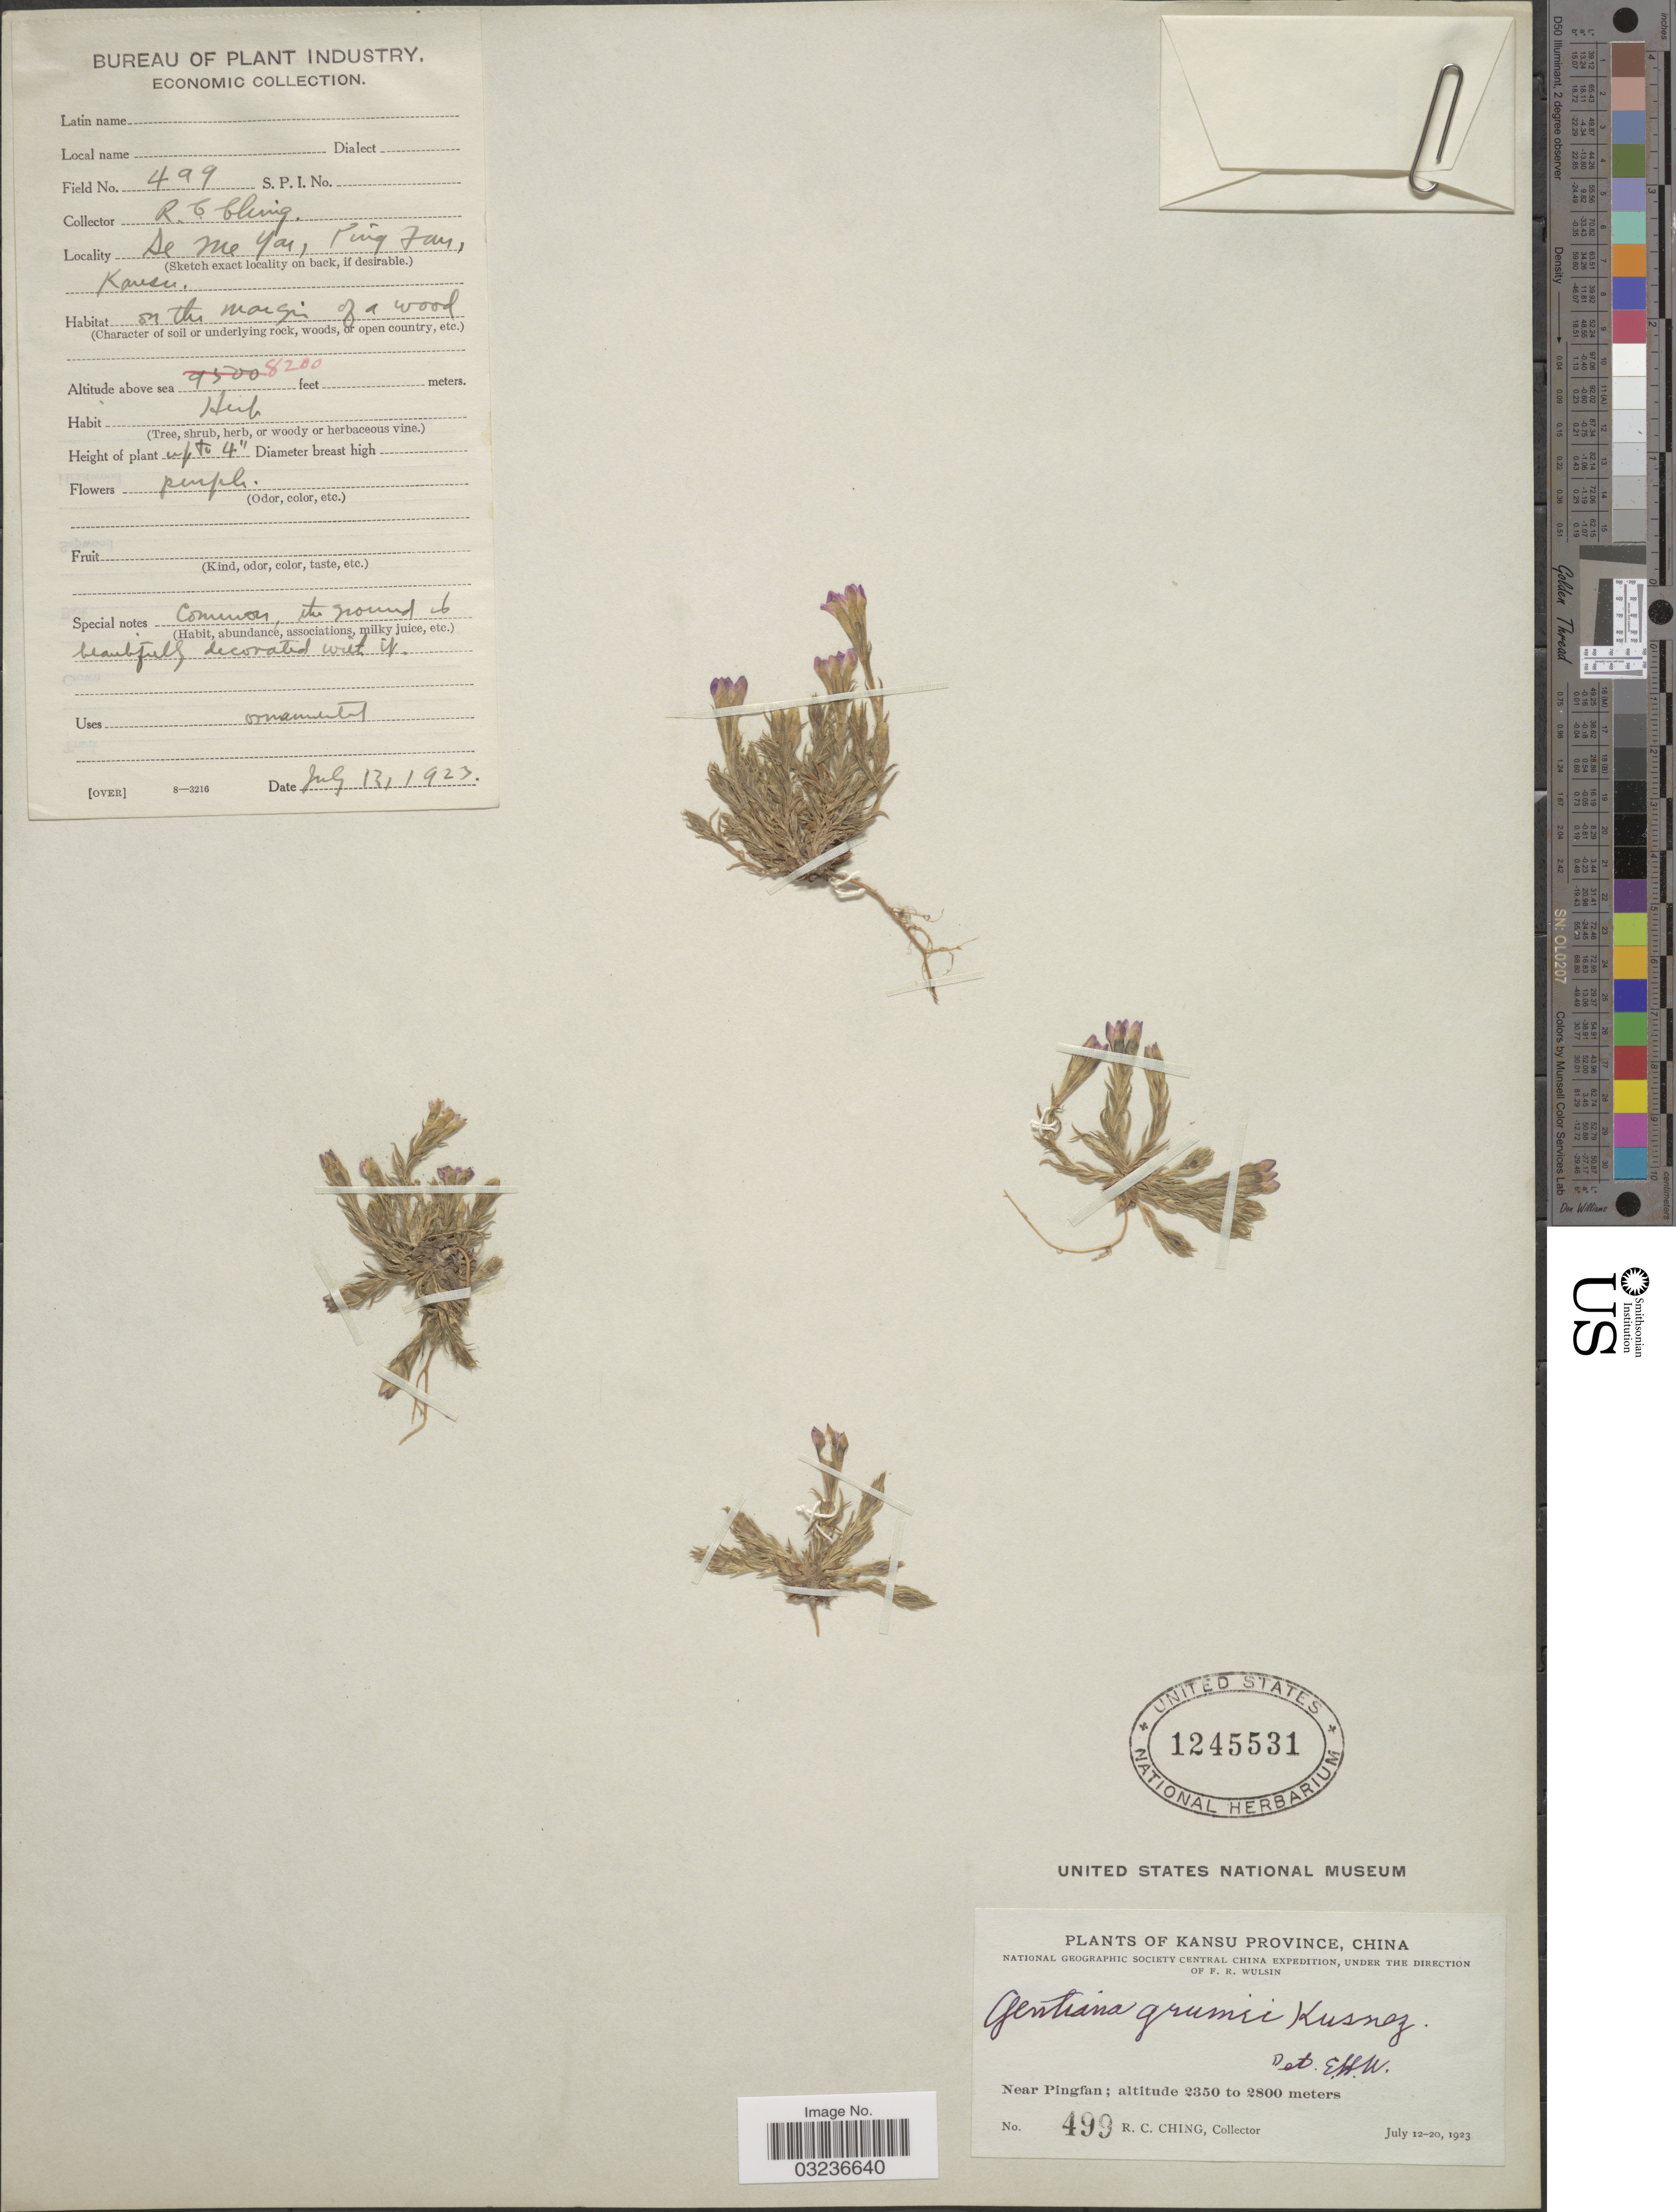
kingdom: Plantae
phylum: Tracheophyta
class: Magnoliopsida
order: Gentianales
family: Gentianaceae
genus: Gentiana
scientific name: Gentiana grumii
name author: Kusn.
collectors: R. C. Ching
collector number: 499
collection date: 1923-07-13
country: China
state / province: Gansu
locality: Kansu Province. Near Pingfan. Se Me Yai.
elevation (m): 2499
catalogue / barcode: US 1245531